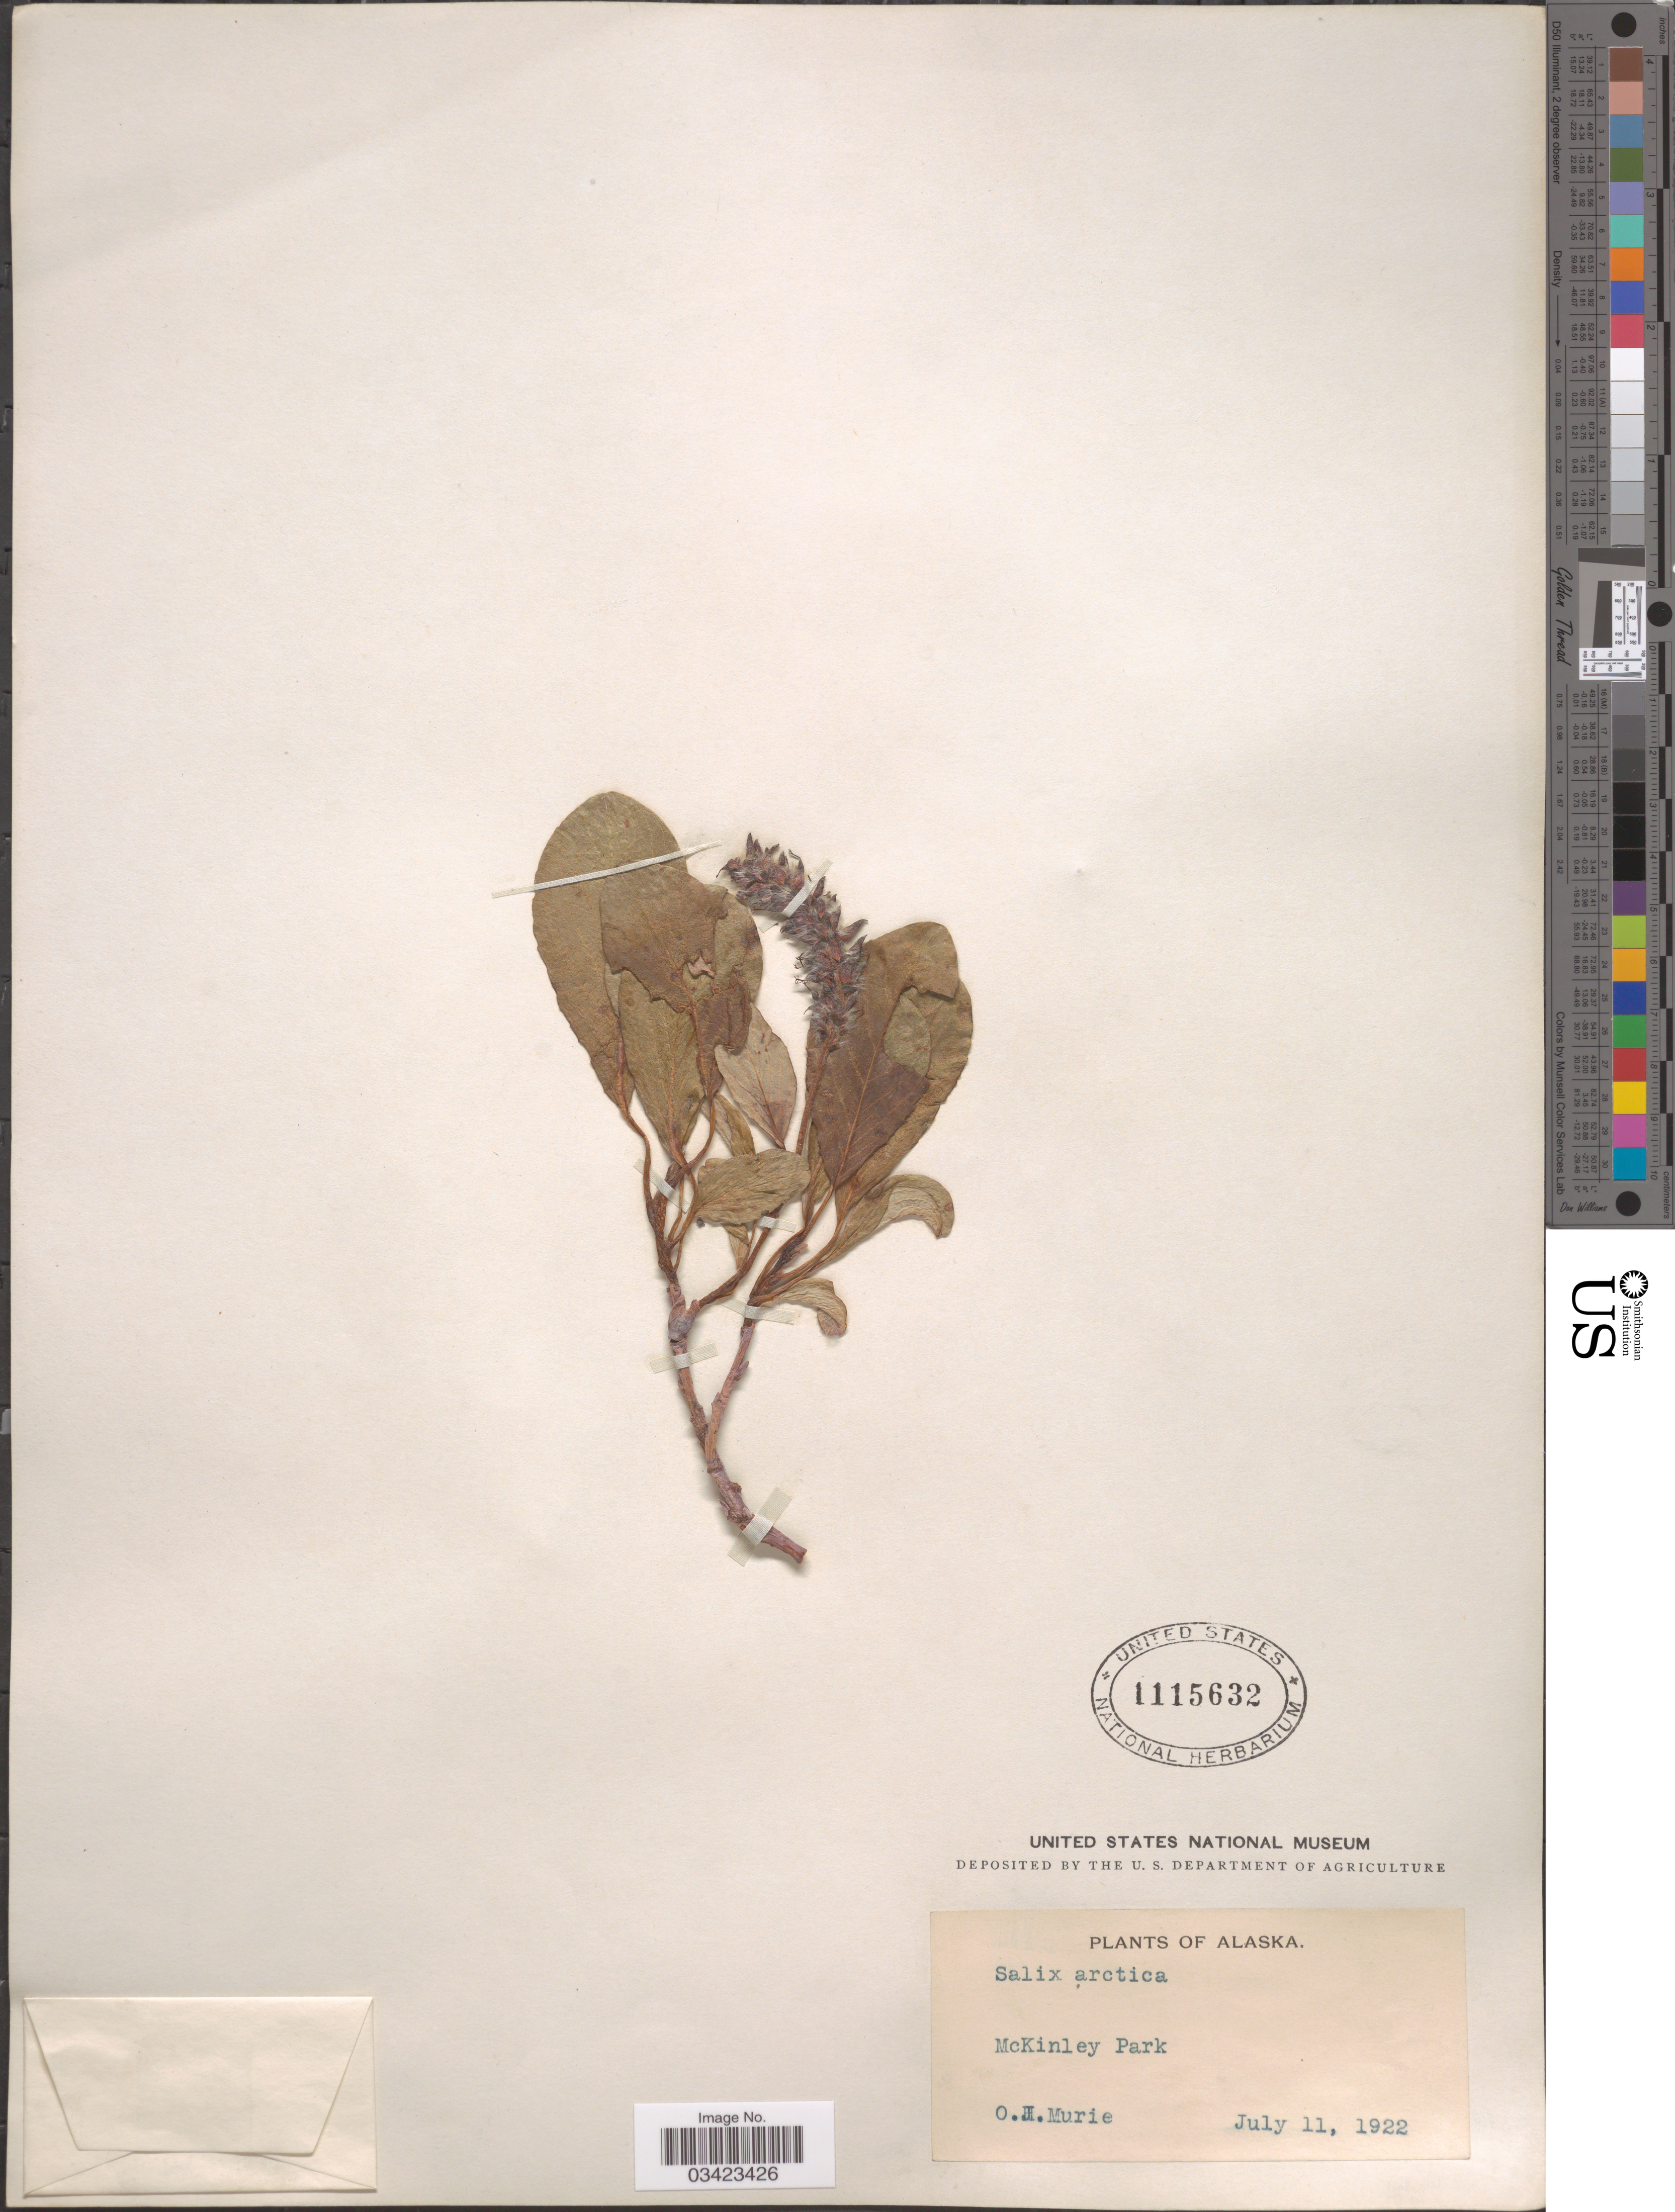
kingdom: Plantae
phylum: Tracheophyta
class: Magnoliopsida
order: Malpighiales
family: Salicaceae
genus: Salix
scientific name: Salix arctica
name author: Pall.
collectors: O. Murie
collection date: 1922-07-11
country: United States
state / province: Alaska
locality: McKinley Park.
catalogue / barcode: US 1115632